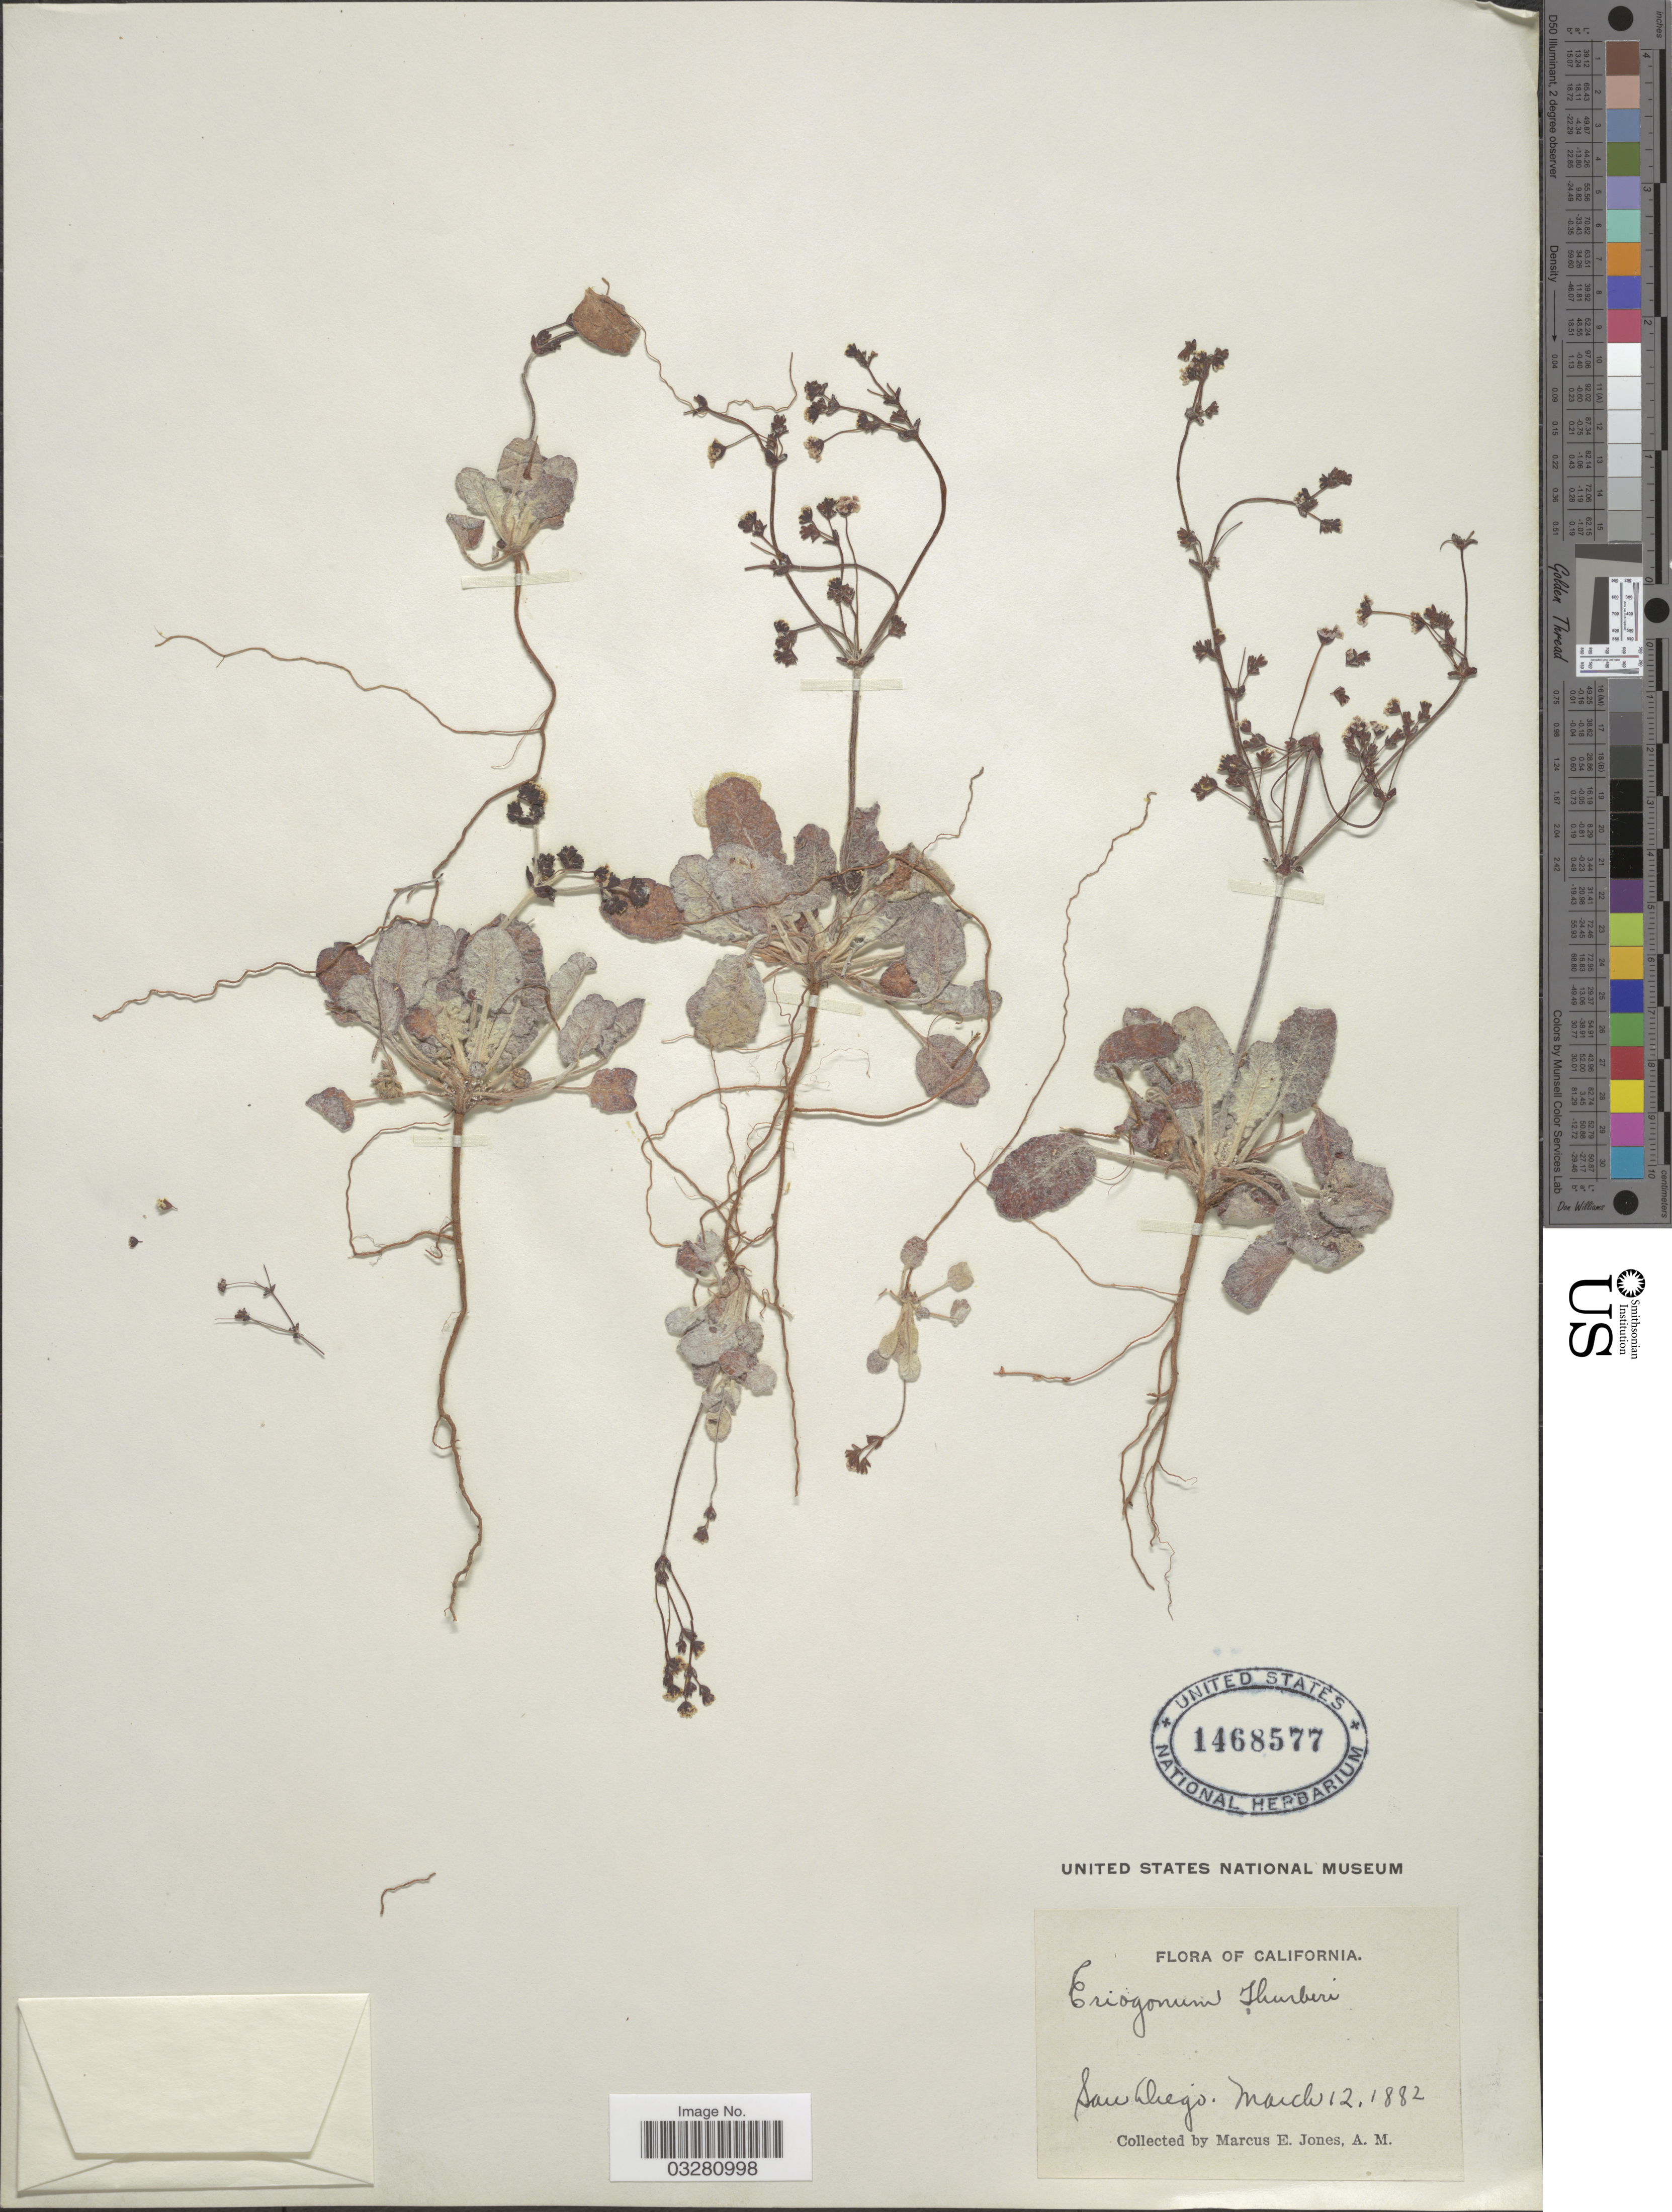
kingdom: Plantae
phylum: Tracheophyta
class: Magnoliopsida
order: Caryophyllales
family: Polygonaceae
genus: Eriogonum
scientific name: Eriogonum thurberi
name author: Torr.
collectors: M. E. Jones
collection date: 1882-03-12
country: United States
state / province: California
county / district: San Diego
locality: San Diego.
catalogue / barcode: US 1468577